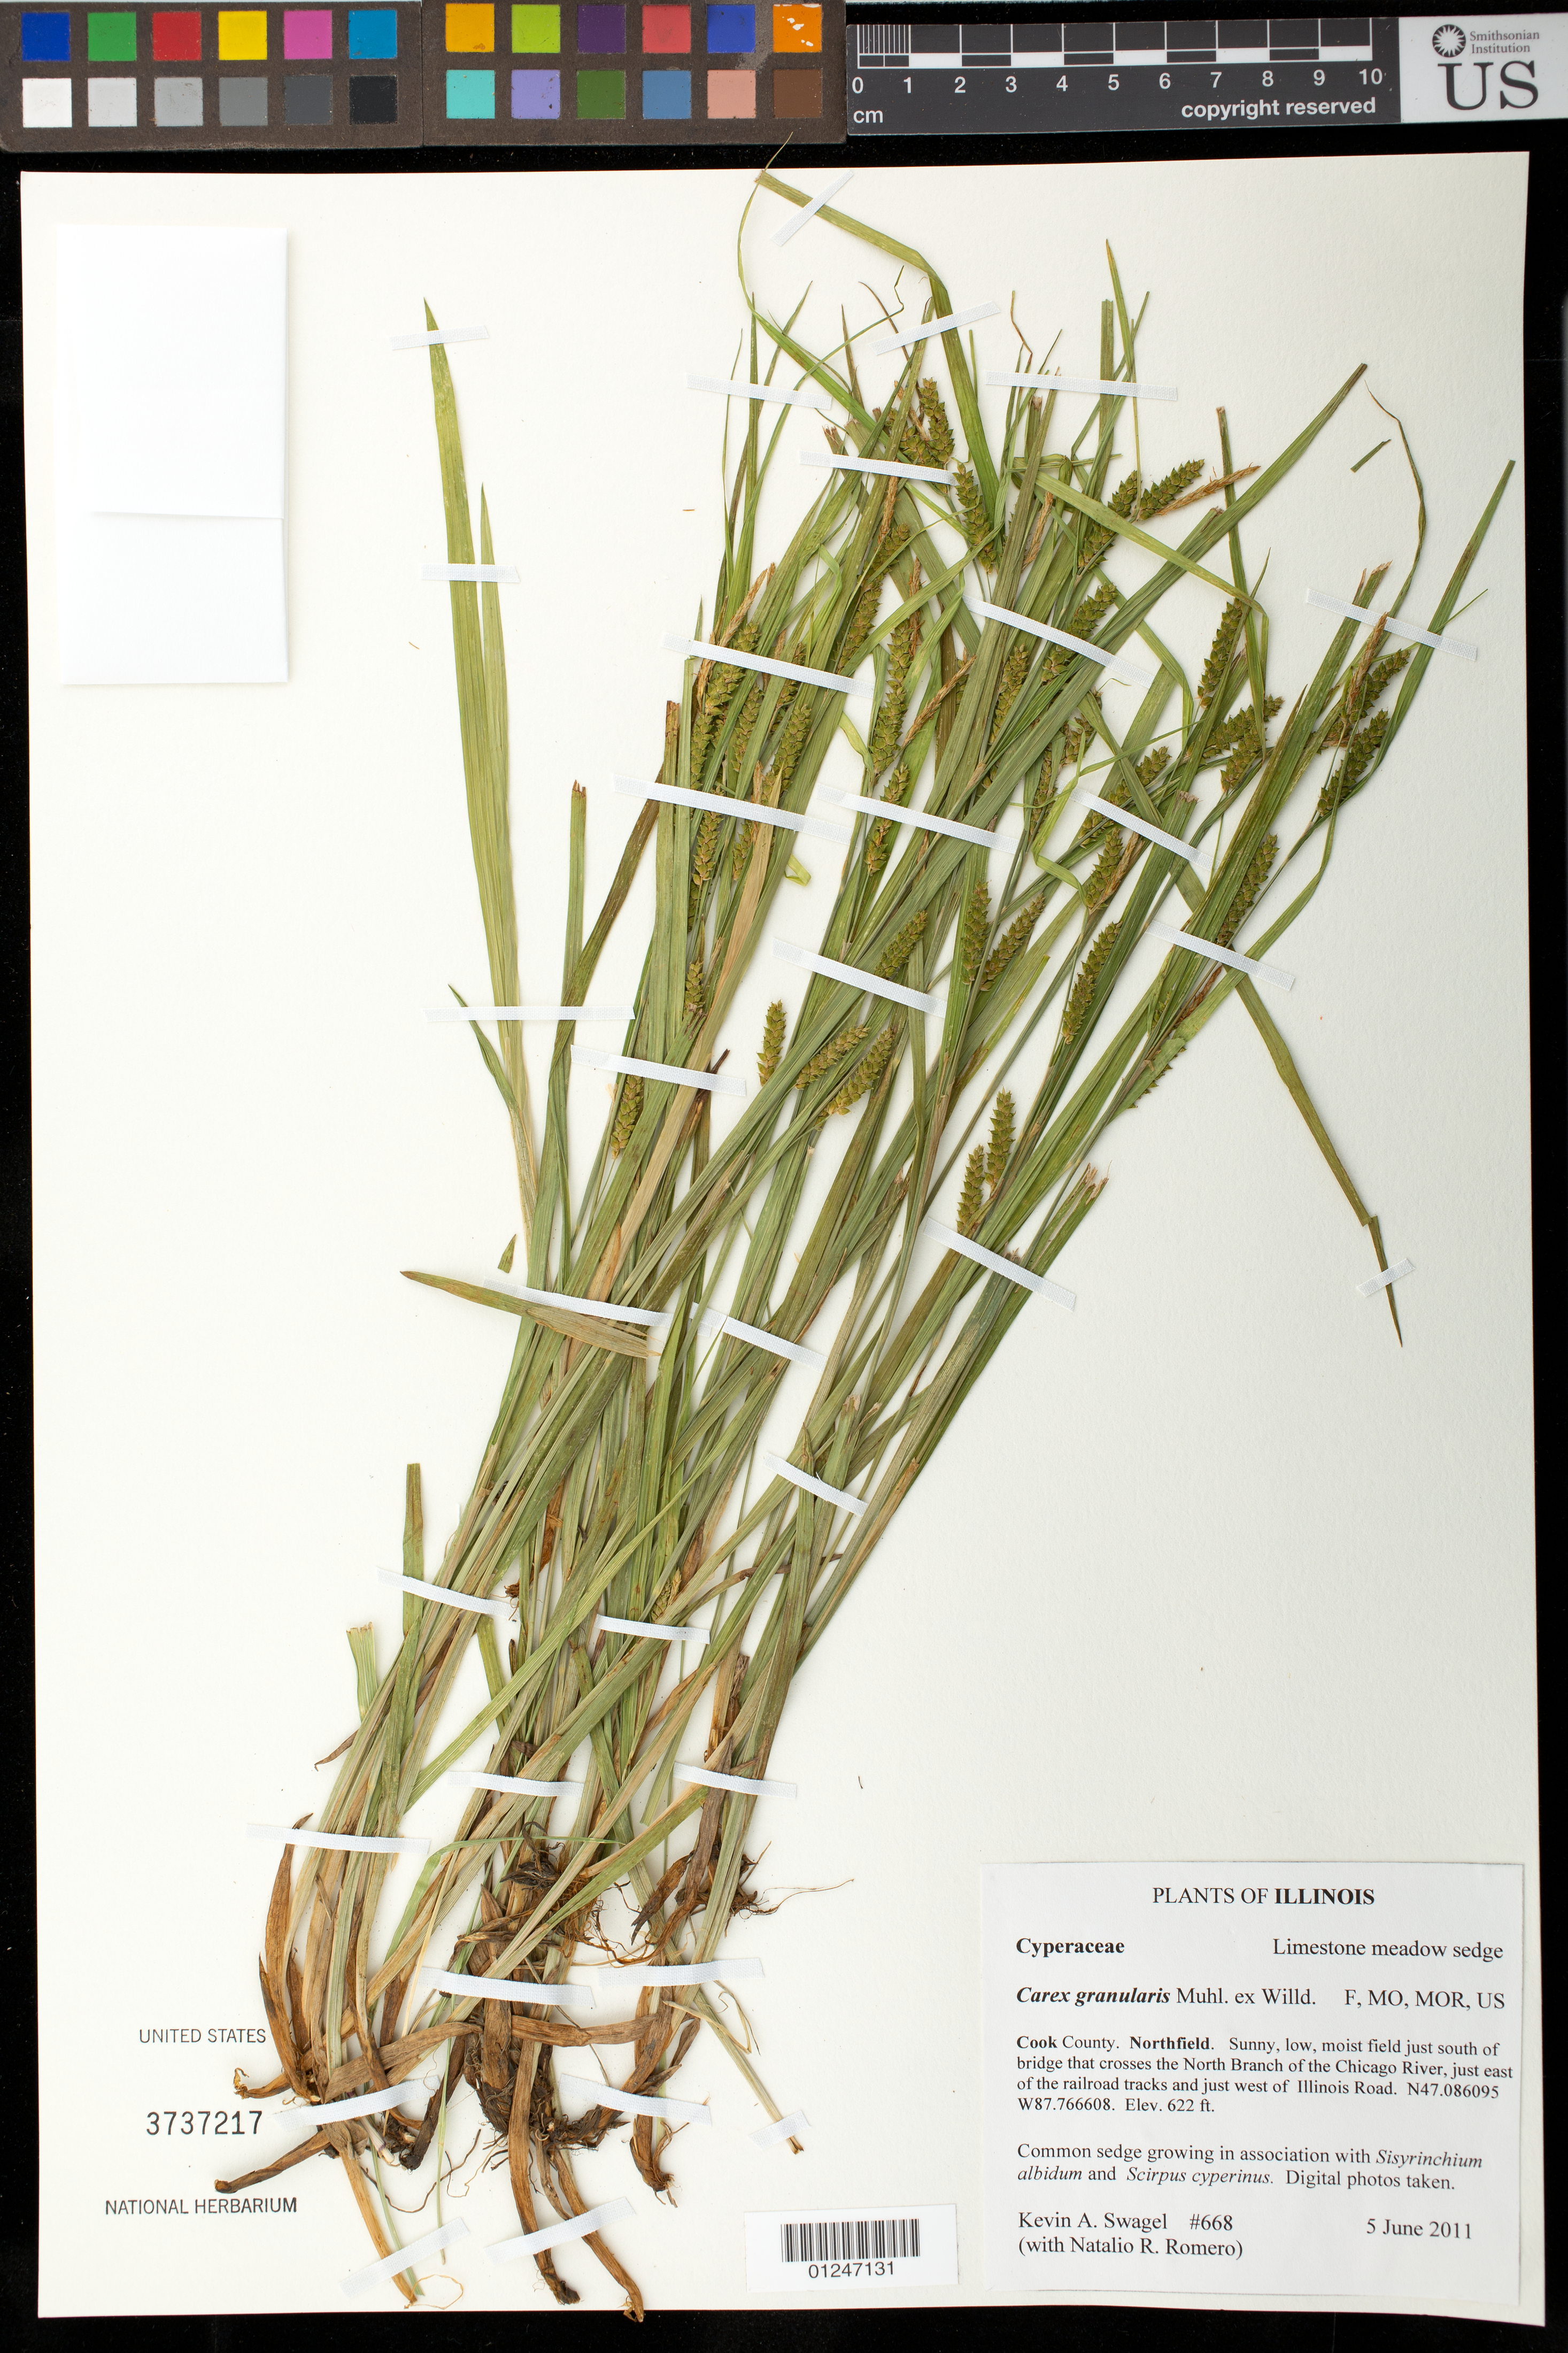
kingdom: Plantae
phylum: Tracheophyta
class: Liliopsida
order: Poales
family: Cyperaceae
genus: Carex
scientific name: Carex granularis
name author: Muhl. ex Willd.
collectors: K. Swagel & N. Romero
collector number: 668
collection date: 2011-06-05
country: United States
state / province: Illinois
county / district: Cook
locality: Northfield. S. of bridge that crosses the North Branch of the Chicago River, just E. of the railroad tracks and just W. of Illinois Road.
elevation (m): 190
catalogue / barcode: US 3737217